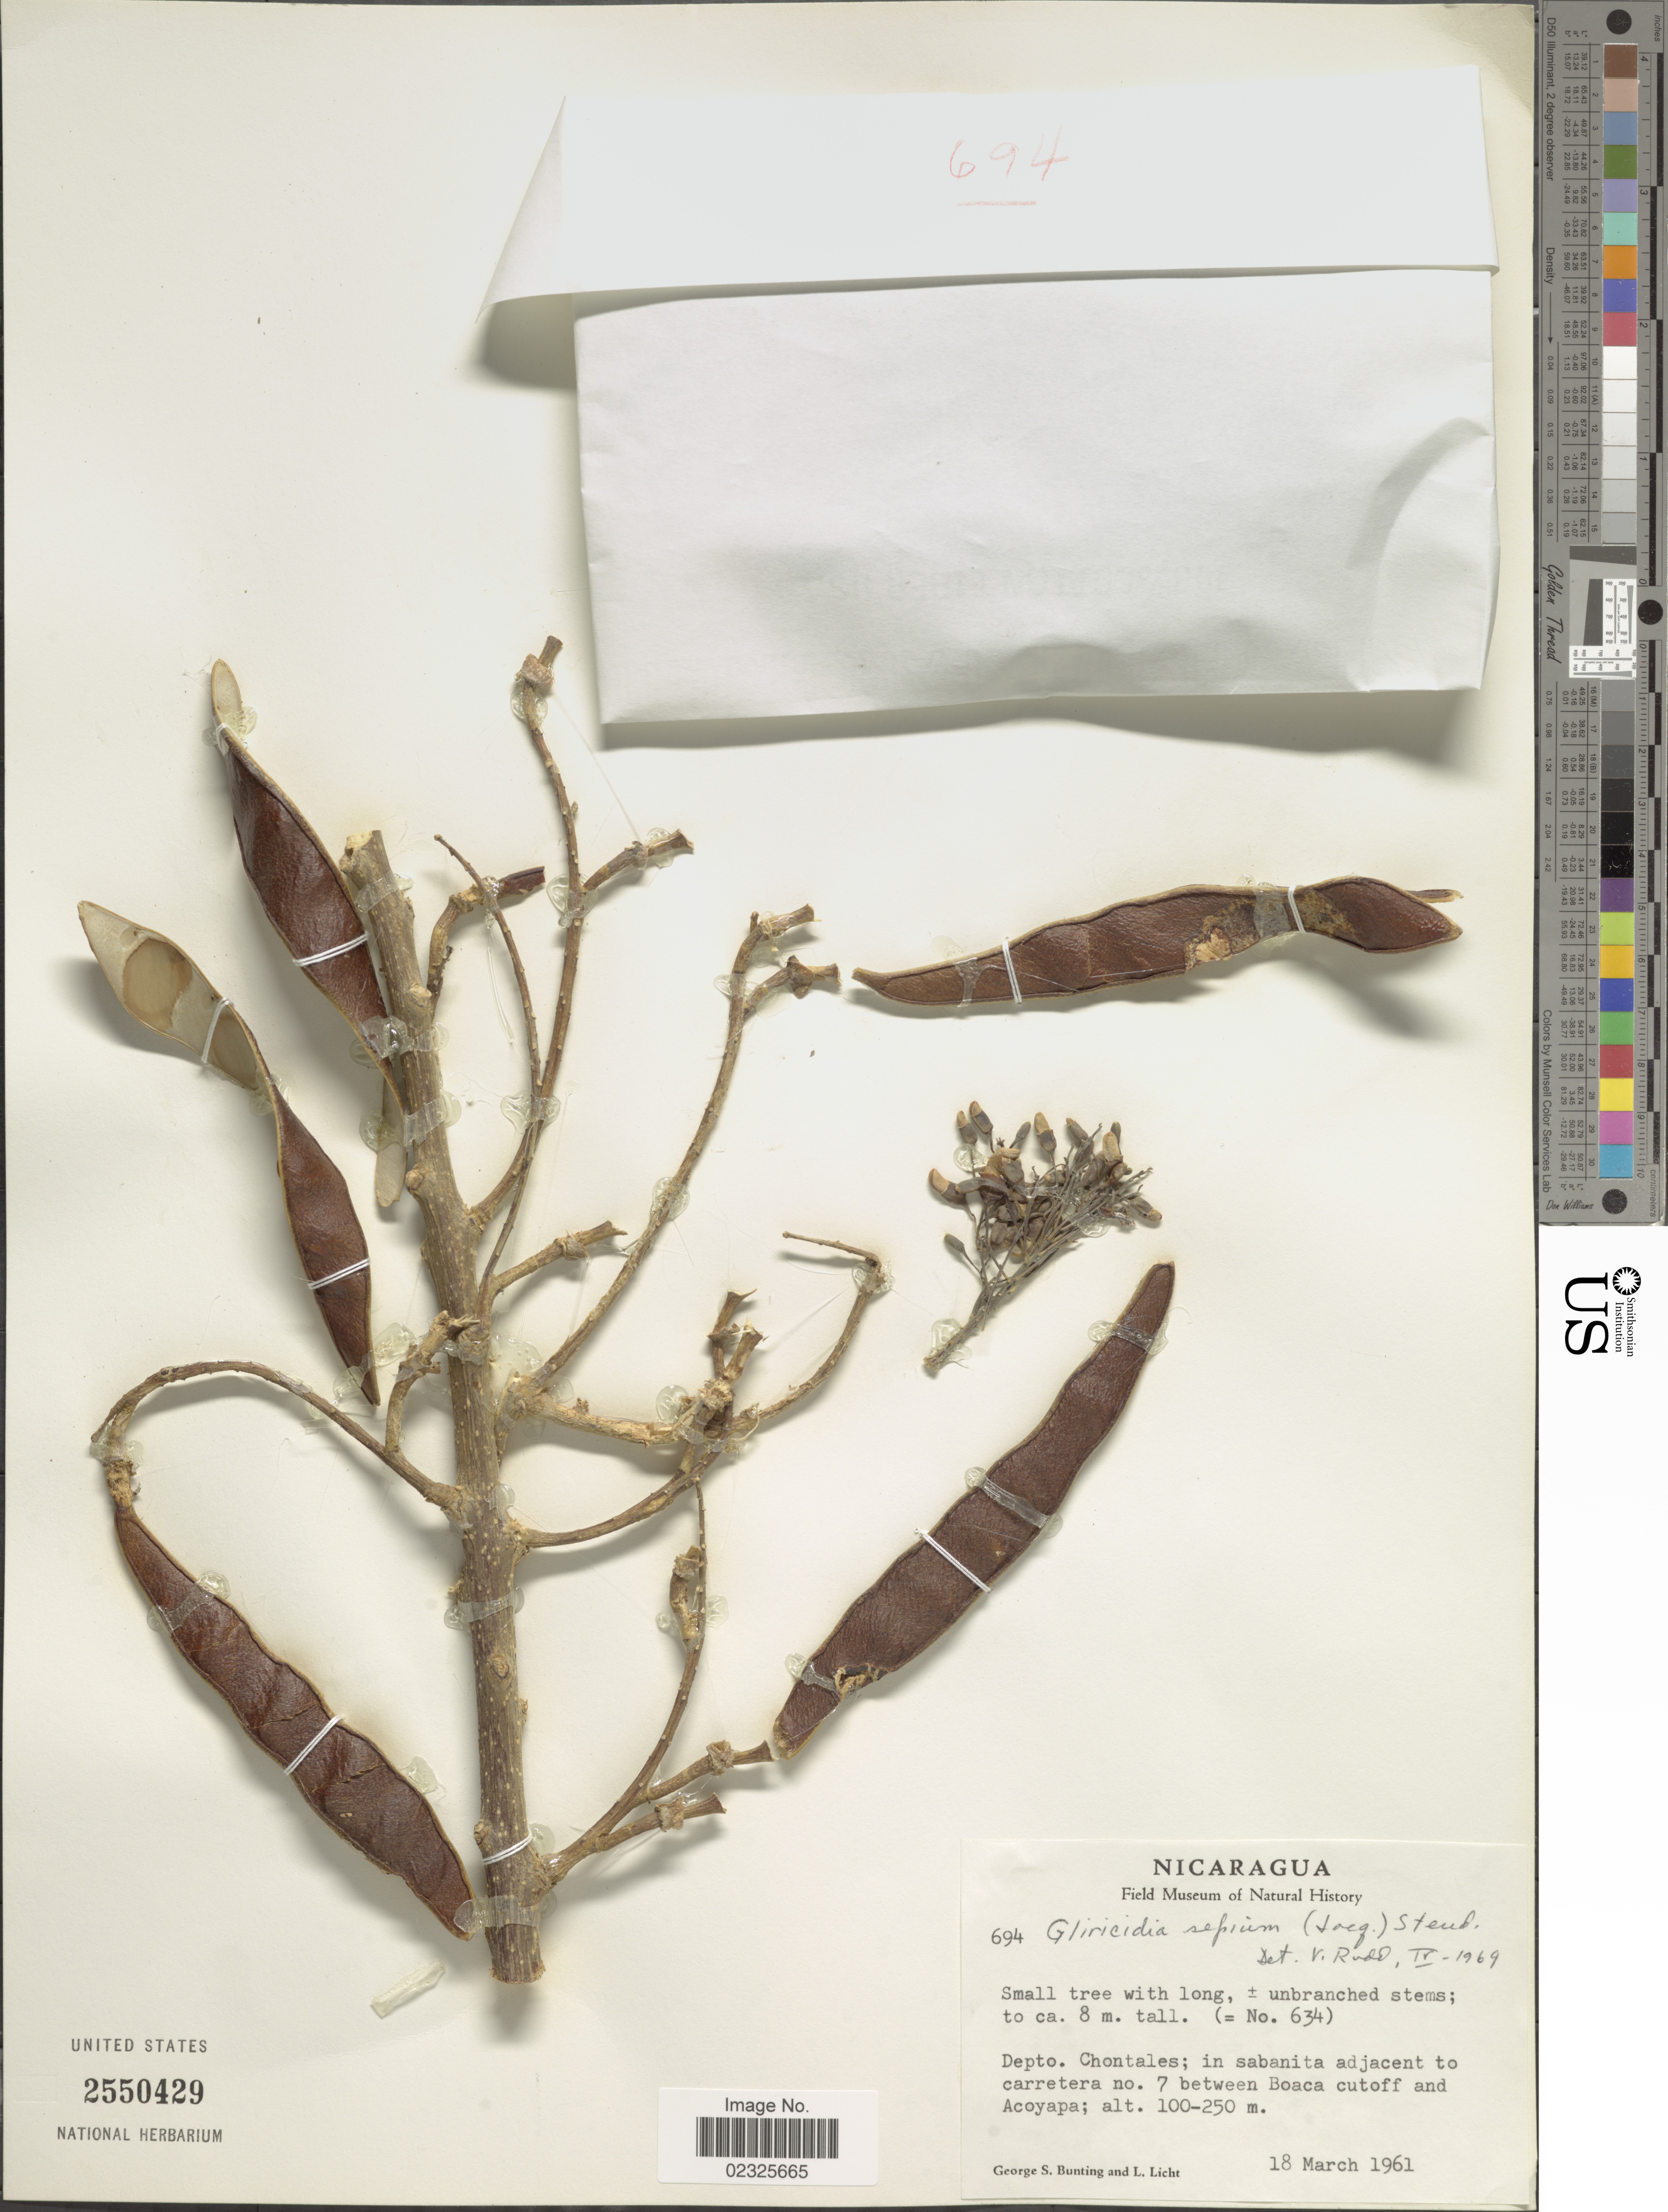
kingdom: Plantae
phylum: Tracheophyta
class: Magnoliopsida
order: Fabales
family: Fabaceae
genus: Gliricidia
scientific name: Gliricidia sepium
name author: (Jacq.) Kunth ex Walp.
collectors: G. S. Bunting & L. Licht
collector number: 694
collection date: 1961-03-18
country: Nicaragua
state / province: Chontales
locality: Depto. Chontales; in sabanita adjacent to carretera no. 7 between Boaca cutoff and Acoyapa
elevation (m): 100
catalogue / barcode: US 2550429